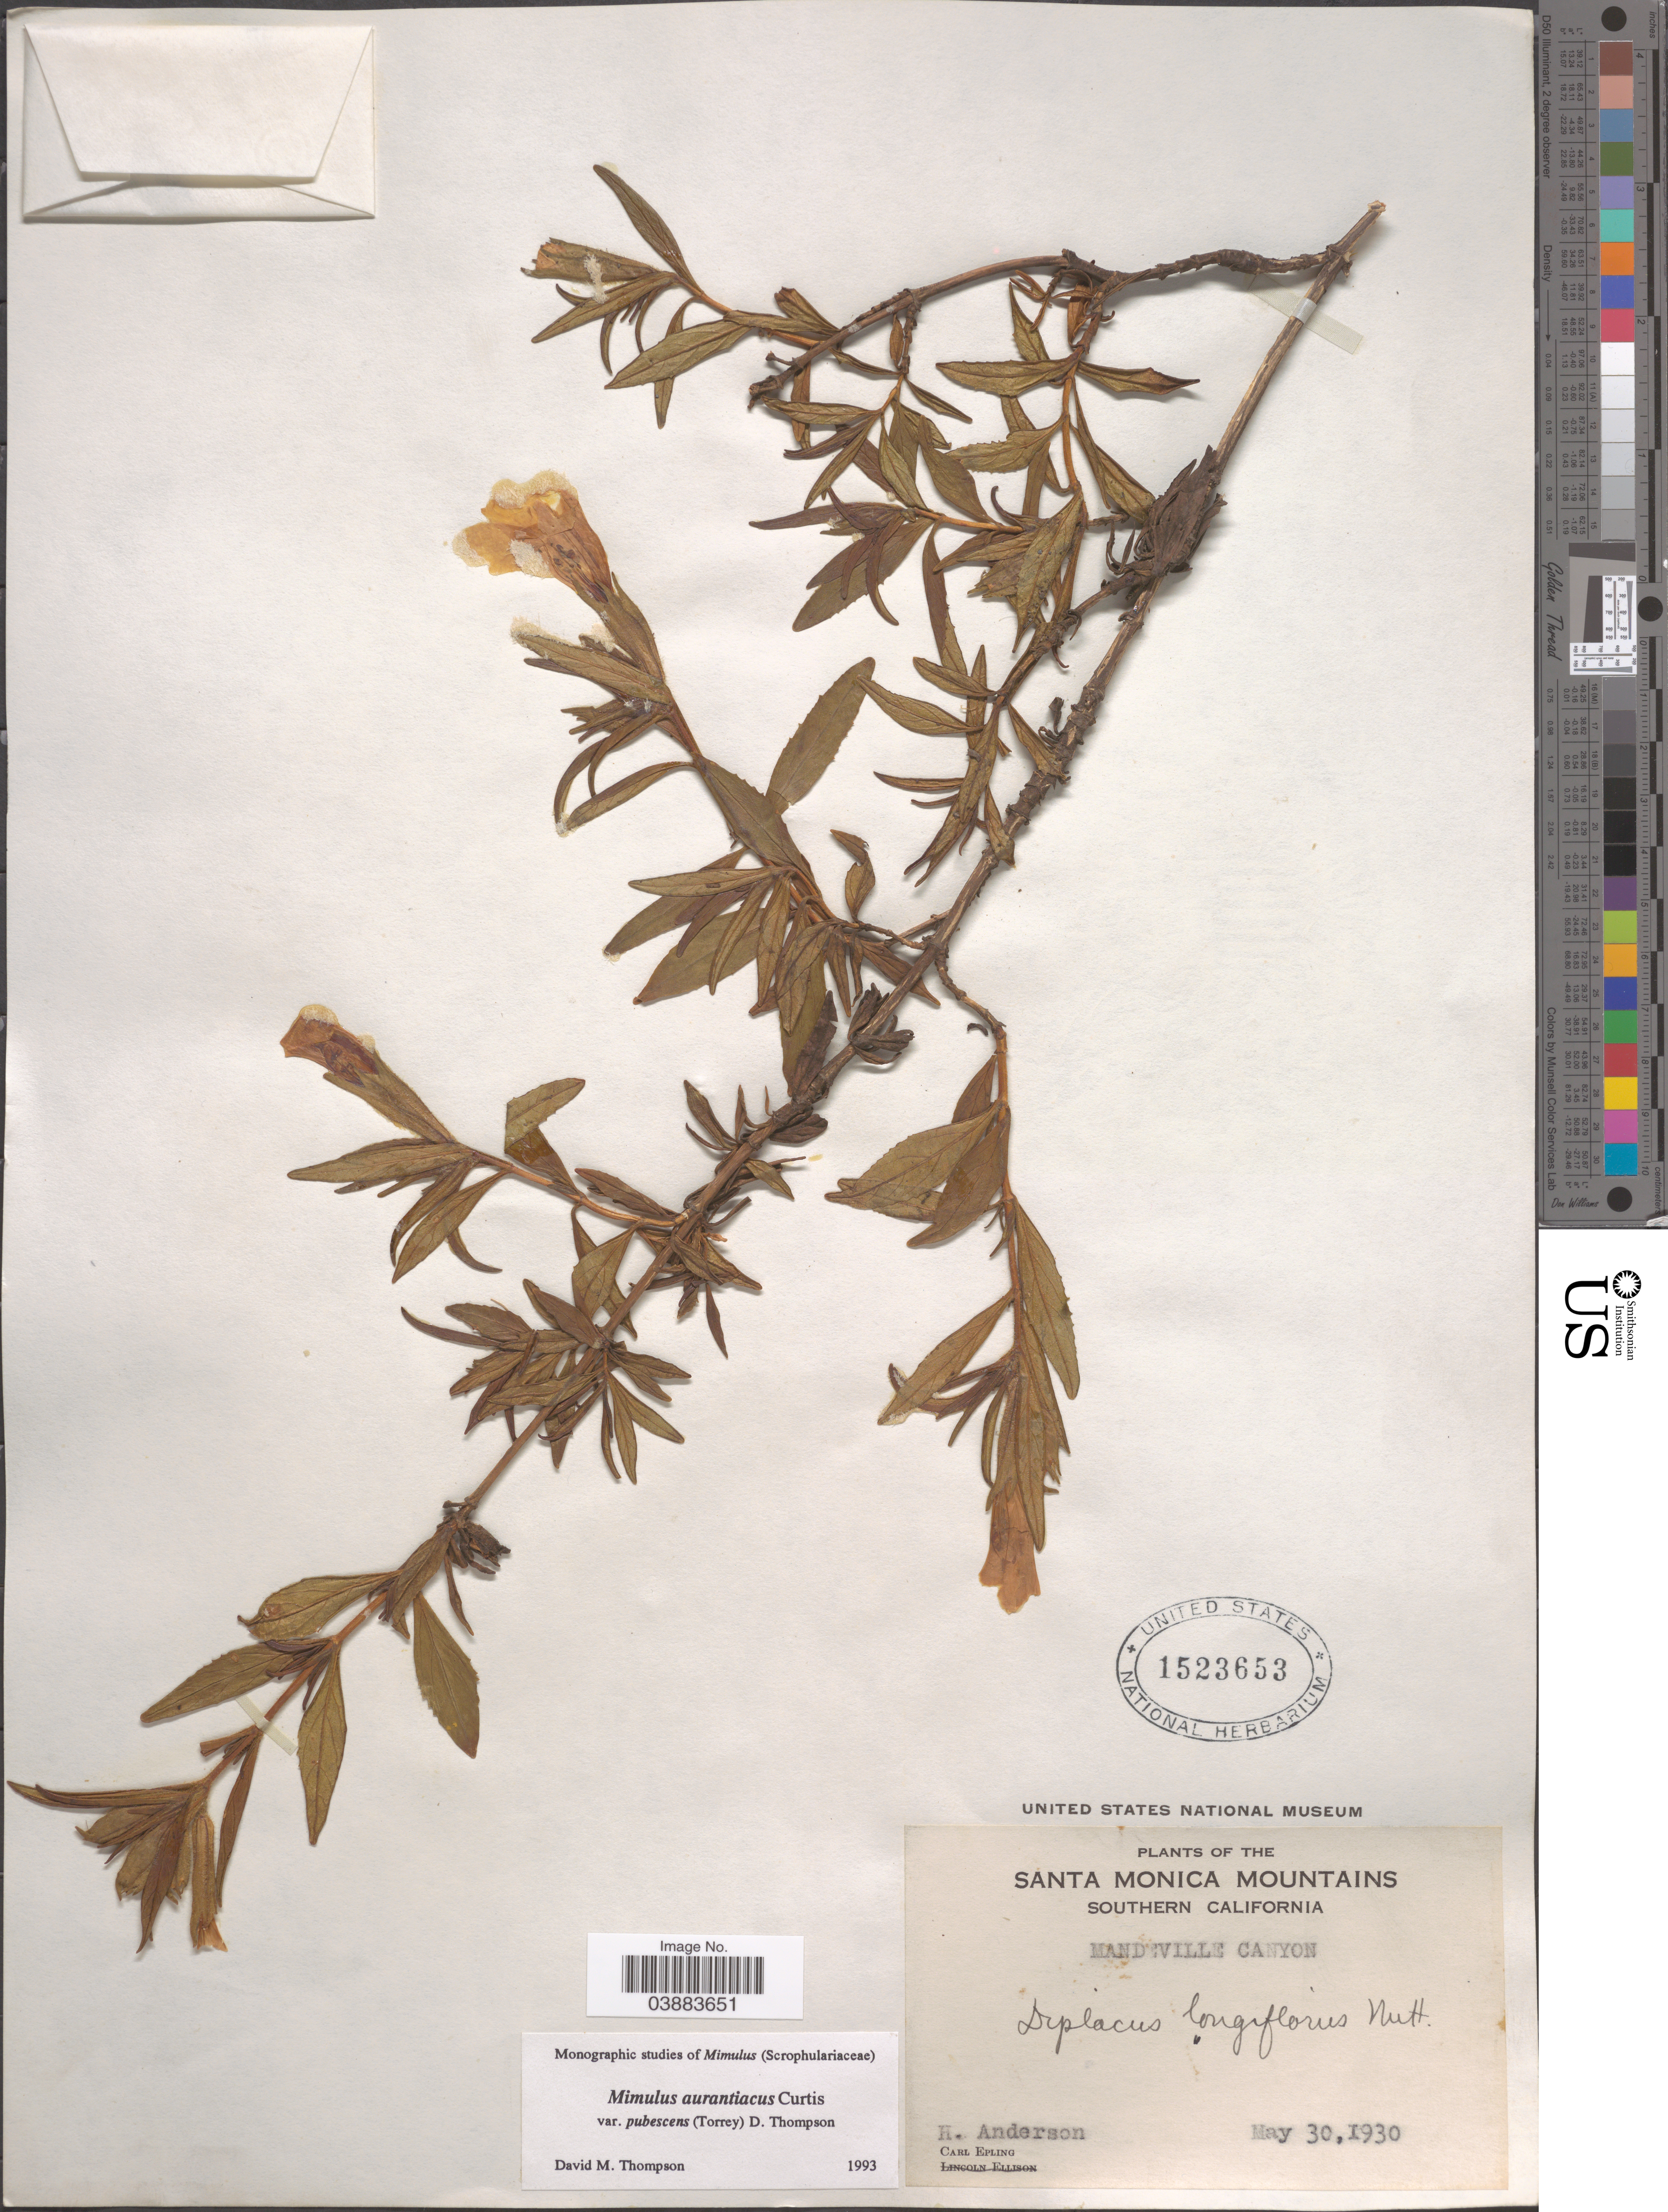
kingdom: Plantae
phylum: Tracheophyta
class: Magnoliopsida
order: Lamiales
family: Phrymaceae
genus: Diplacus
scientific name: Diplacus aurantiacus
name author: (Curtis) Jeps.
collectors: H. Anderson & C. C. Epling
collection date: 1930-05-30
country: United States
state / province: California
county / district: Los Angeles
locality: Santa Monica Mountains. Southern California. Mandeville Canyon.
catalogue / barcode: US 1523653